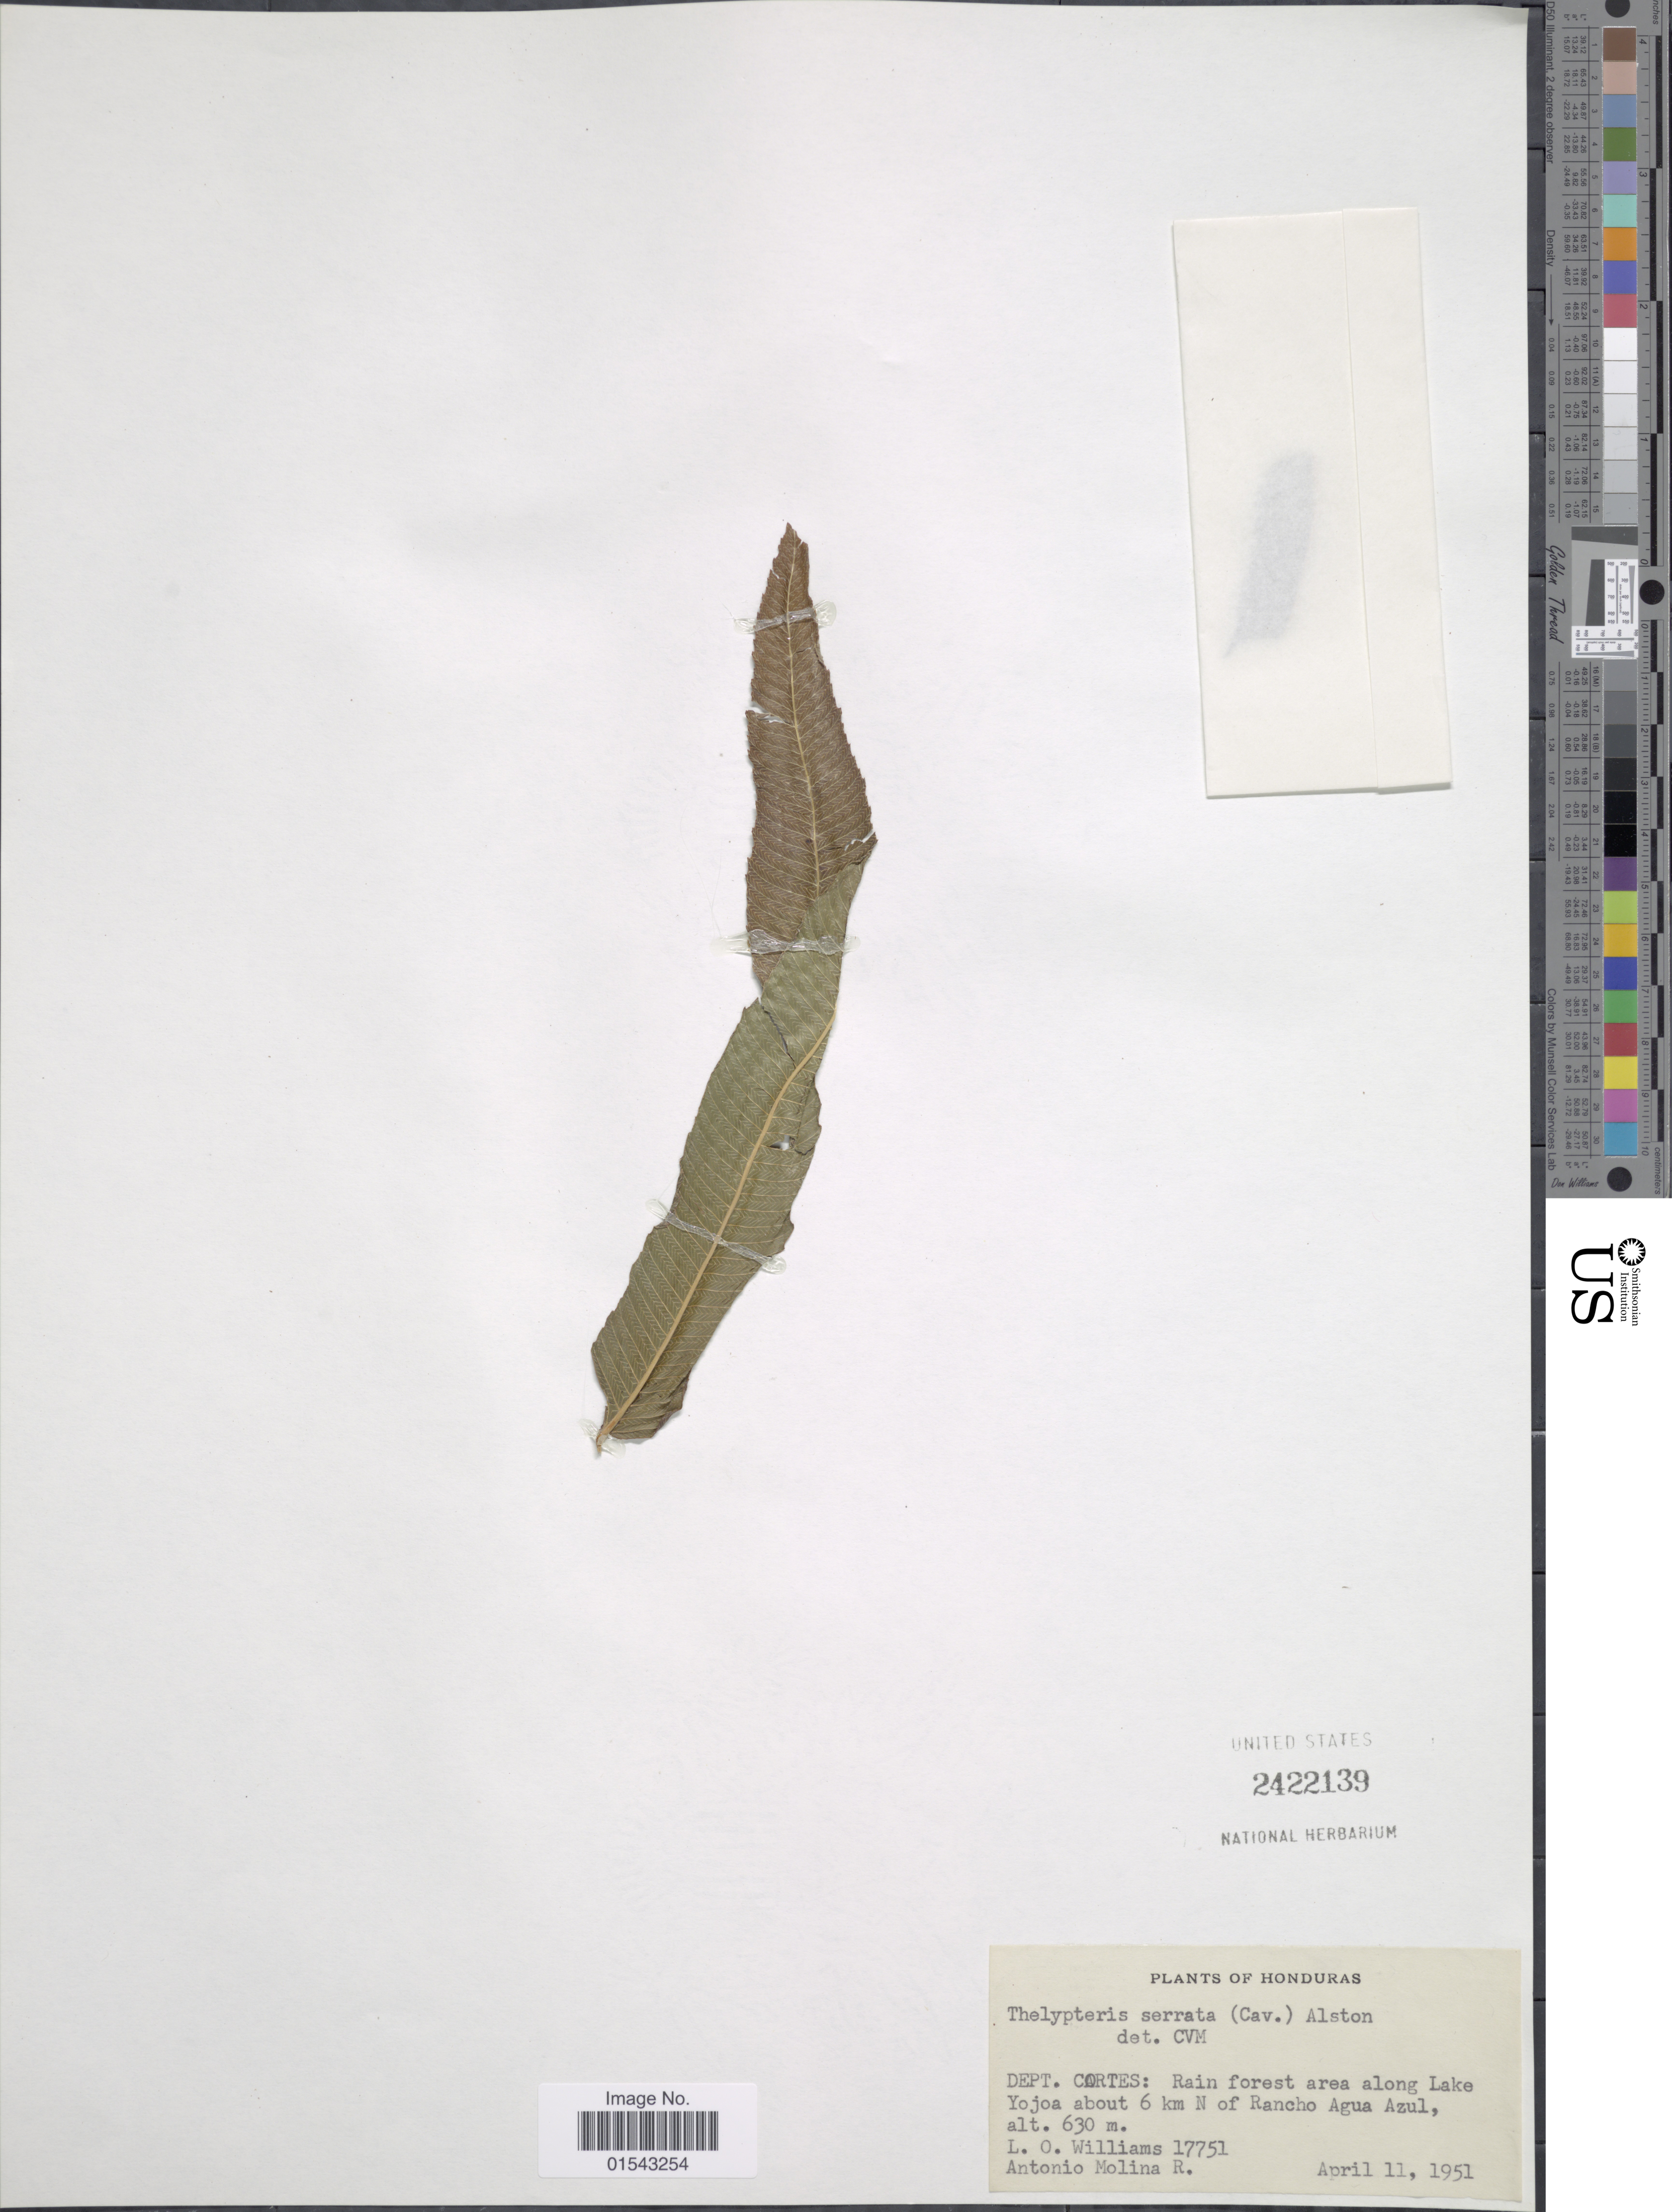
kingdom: Plantae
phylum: Tracheophyta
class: Polypodiopsida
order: Polypodiales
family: Thelypteridaceae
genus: Meniscium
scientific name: Meniscium serratum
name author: Cav.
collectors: L. O. Williams & A. Molina R.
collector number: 17751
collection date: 1951-04-11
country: Honduras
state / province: Cortés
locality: Honduras, Dept. Cortes: rain forest along Lake Yojoa about 6 km N of Rancho Agua Azul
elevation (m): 630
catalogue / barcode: US 2422139